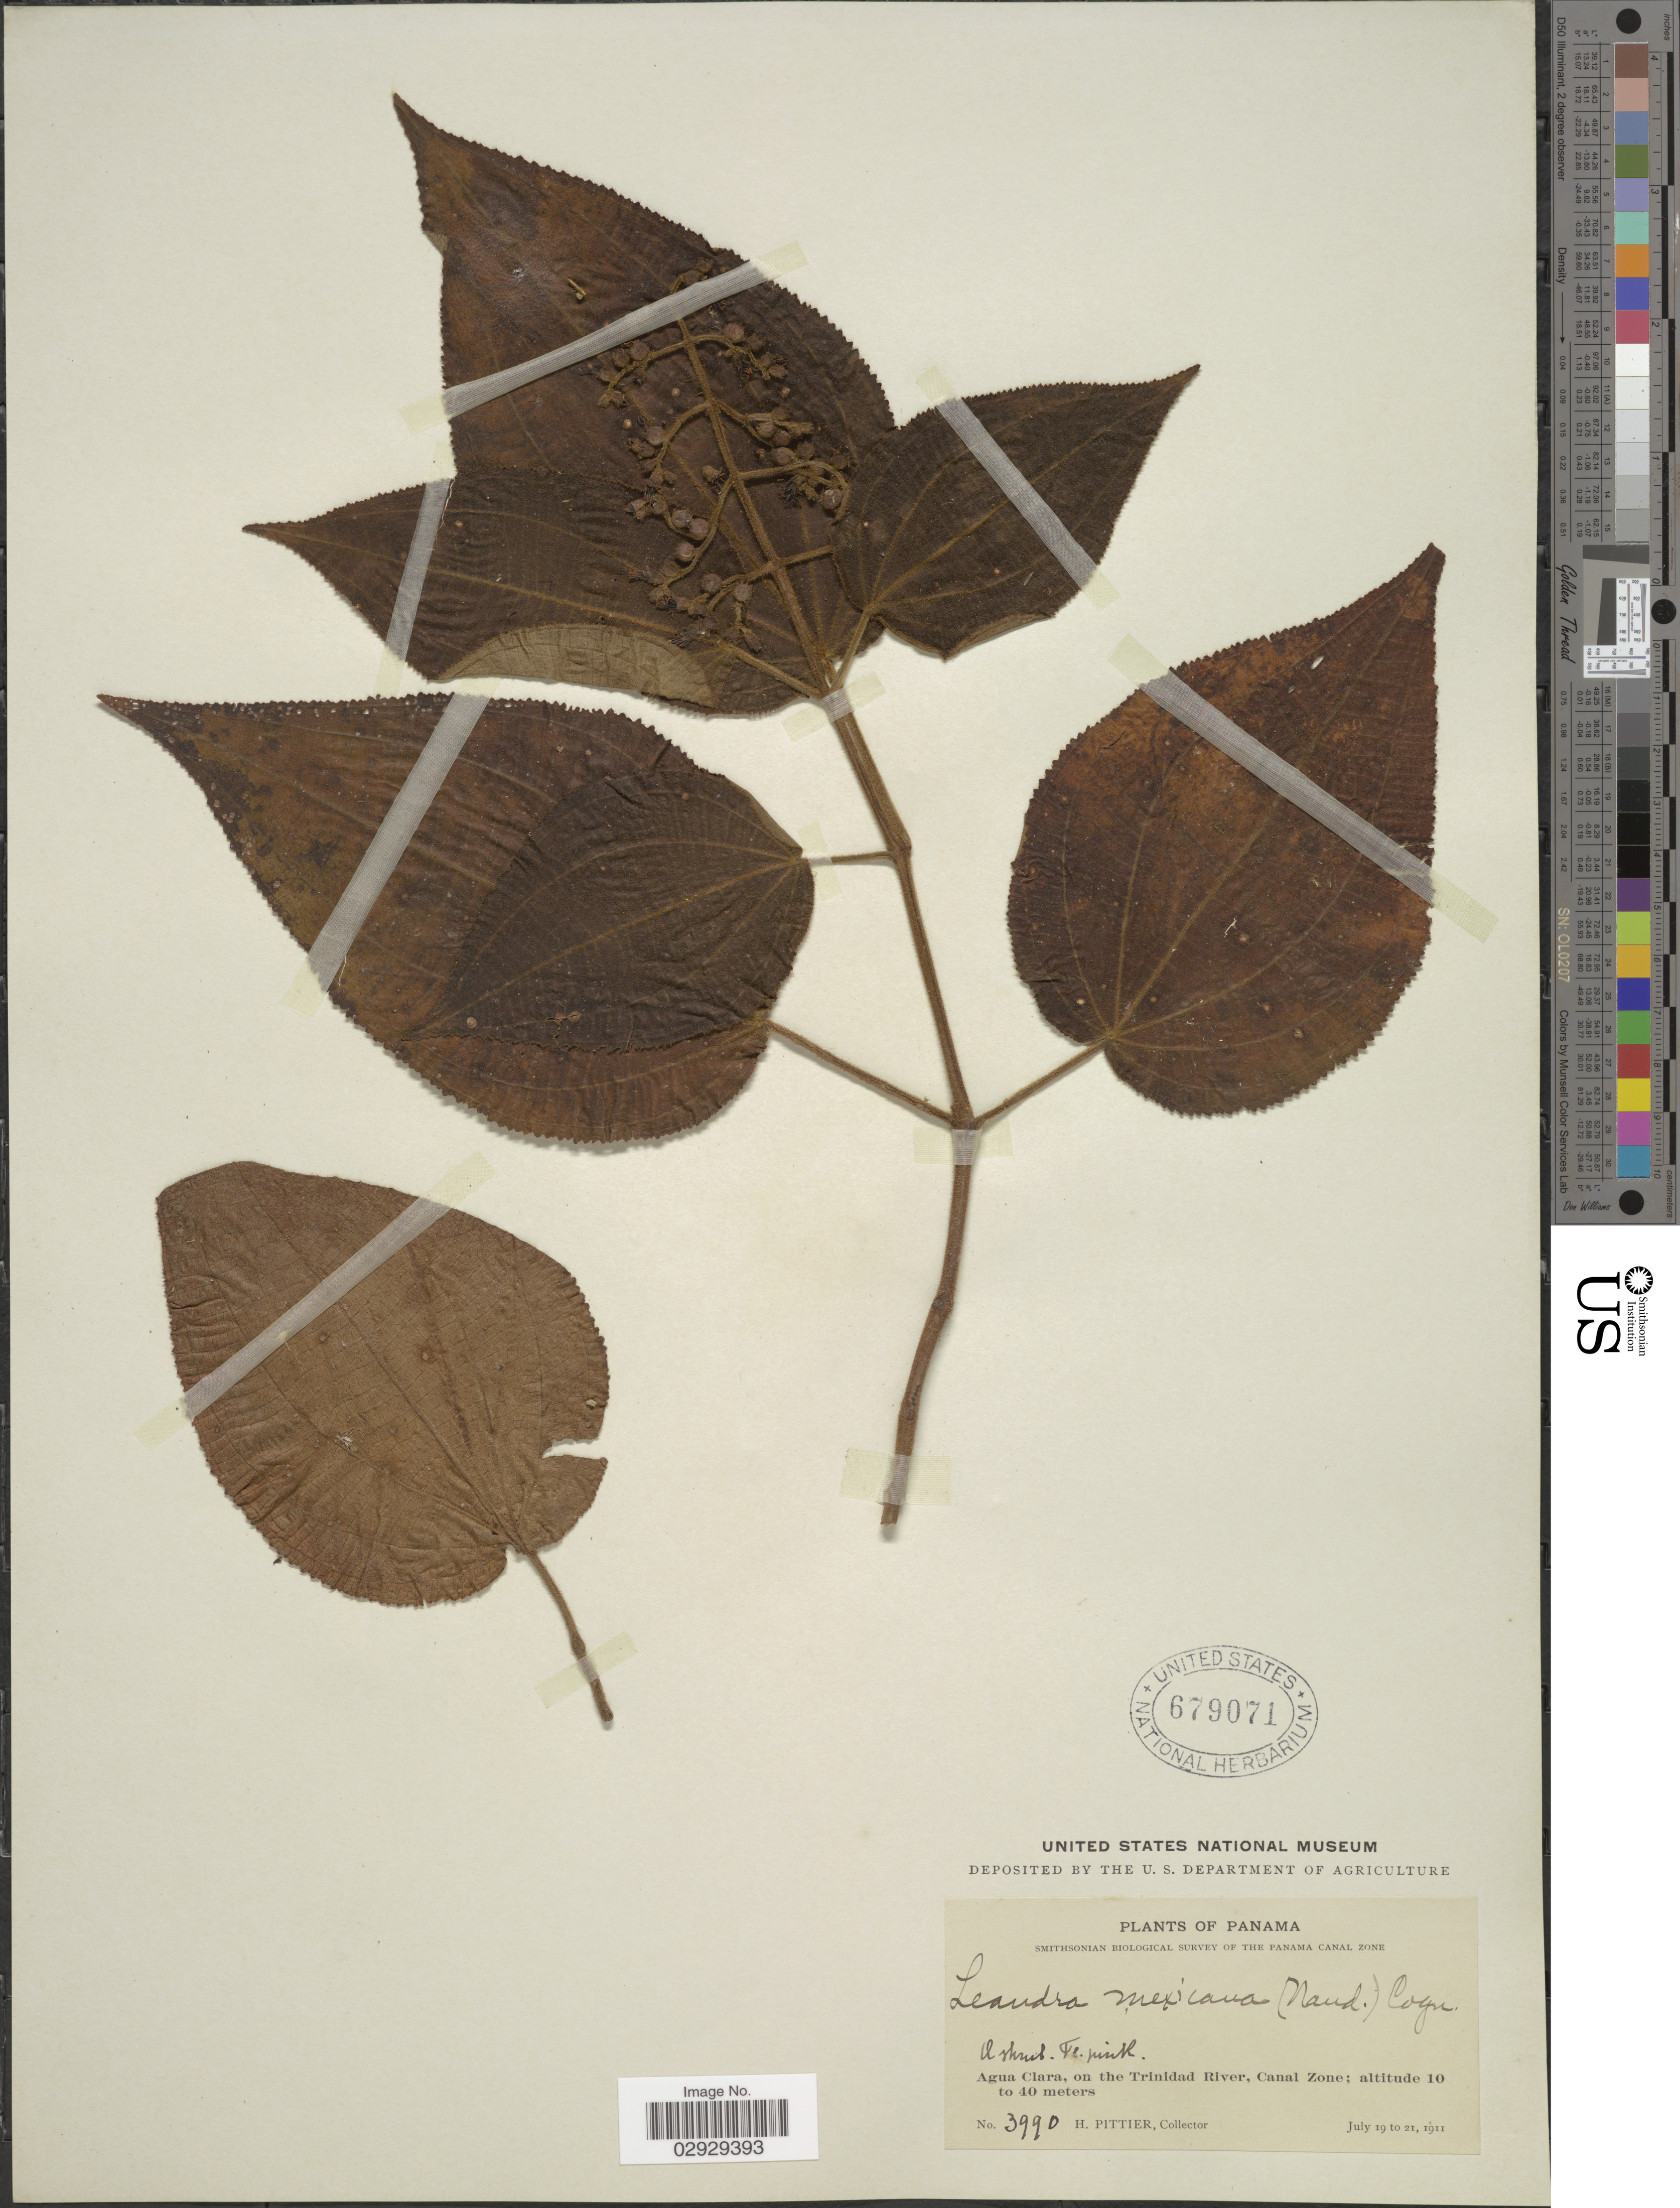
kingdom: Plantae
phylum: Tracheophyta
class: Magnoliopsida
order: Myrtales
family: Melastomataceae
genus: Leandra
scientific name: Leandra mexicana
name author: (Naudin) Cogn.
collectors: H. F. Pittier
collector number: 3990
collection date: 1911-07-19/1911-07-21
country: Panama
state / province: Colón / Panamá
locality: Agua Clara, on the Trinidad River, Canal Zone.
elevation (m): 10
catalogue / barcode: US 679071